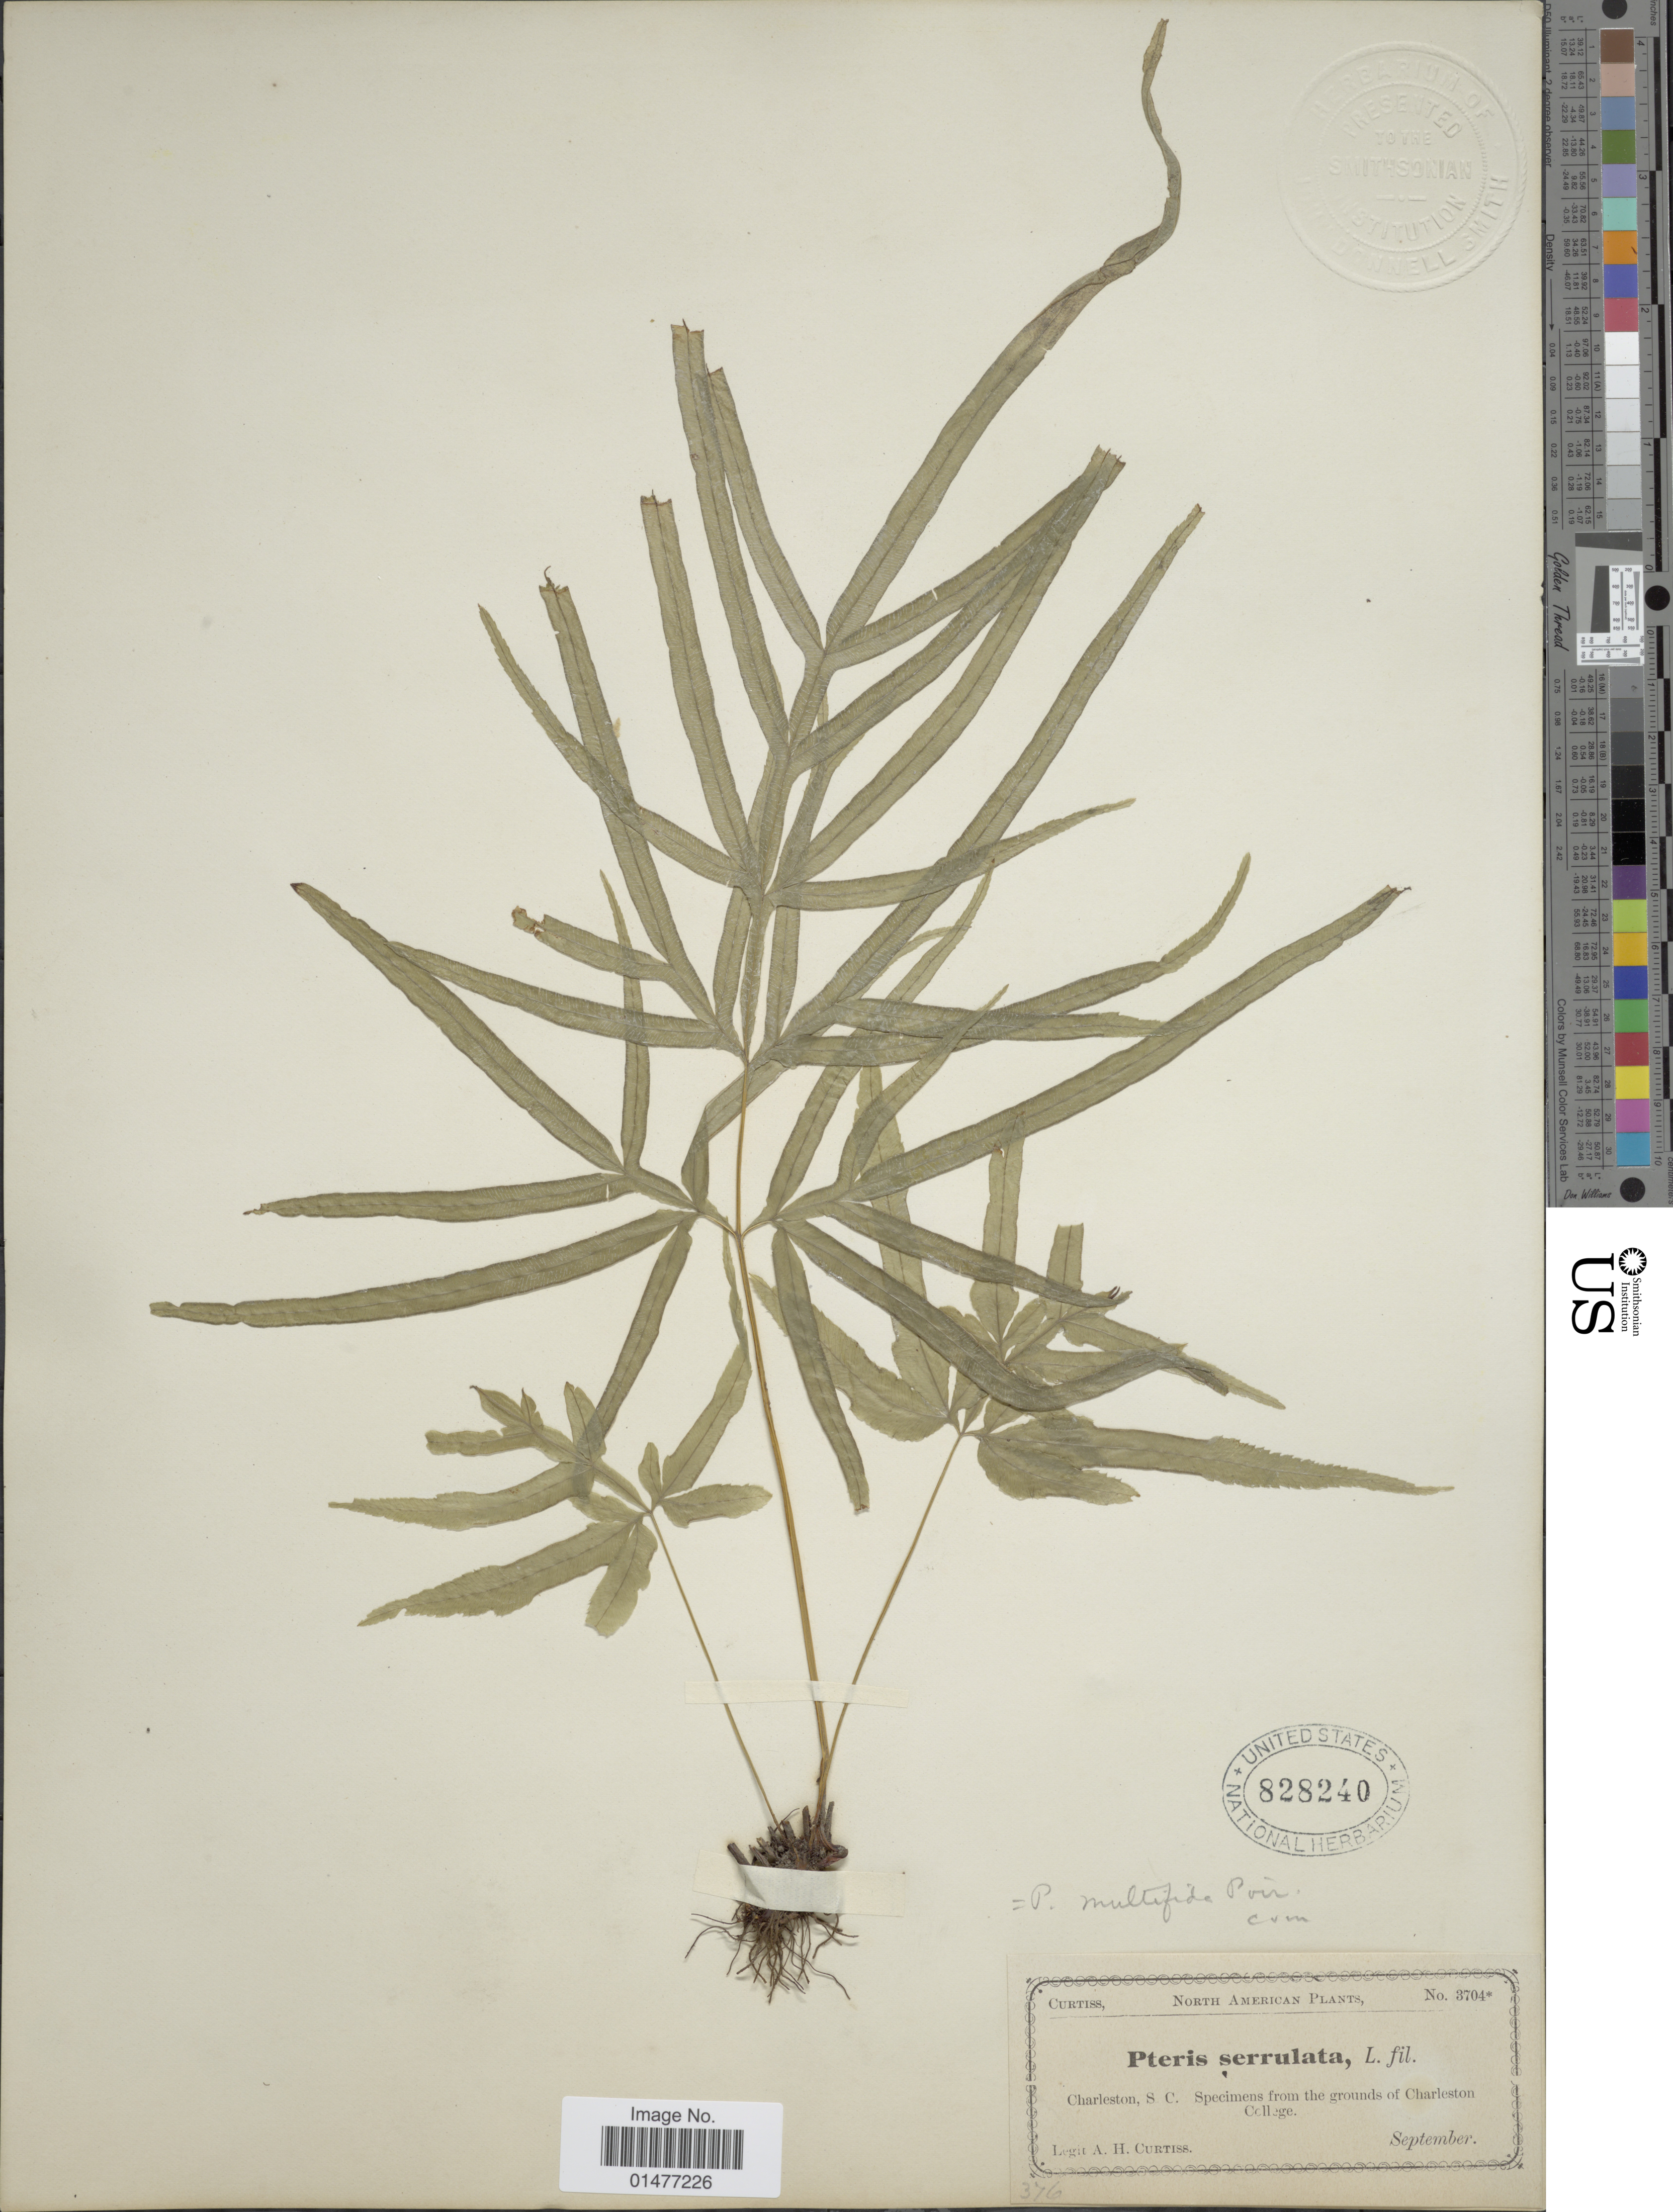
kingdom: Plantae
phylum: Tracheophyta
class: Polypodiopsida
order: Polypodiales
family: Pteridaceae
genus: Pteris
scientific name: Pteris multifida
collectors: A. H. Curtiss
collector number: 3704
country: United States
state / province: South Carolina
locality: Charleston, Specimens from the grounds of Charleston College.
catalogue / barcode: US 828240